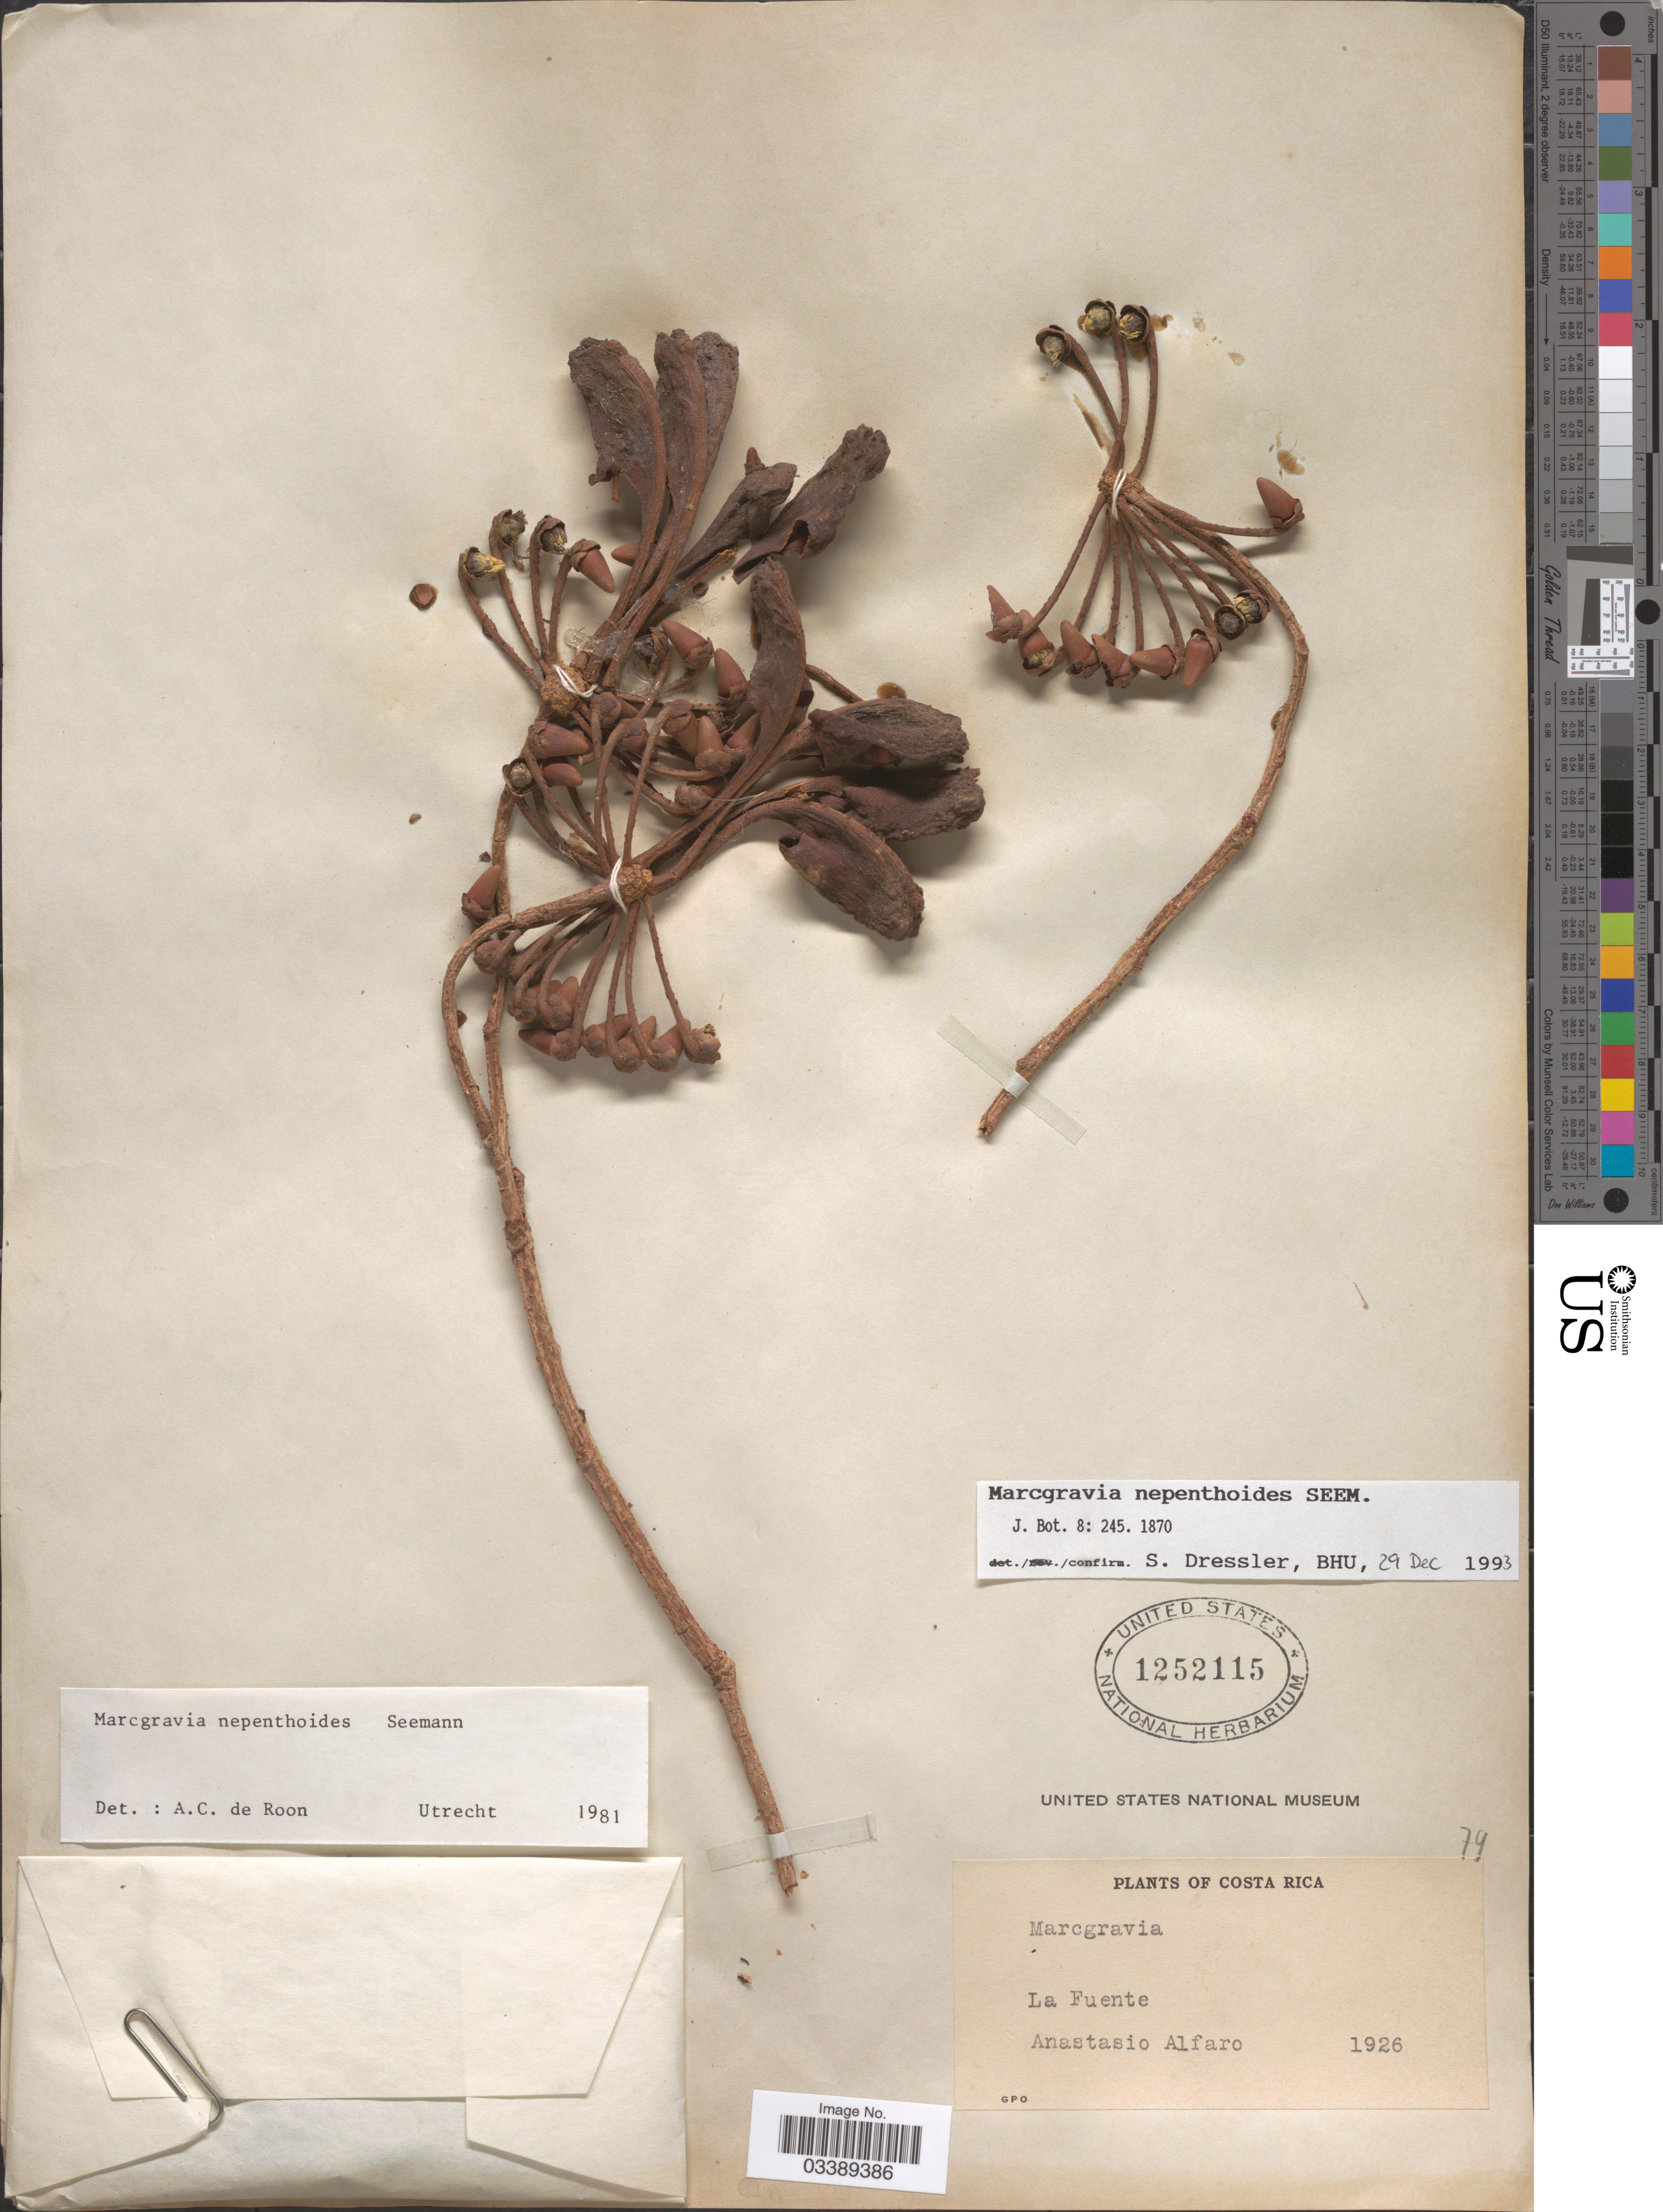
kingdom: Plantae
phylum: Tracheophyta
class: Magnoliopsida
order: Ericales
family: Marcgraviaceae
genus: Marcgravia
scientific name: Marcgravia nepenthoides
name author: Seem.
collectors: A. Alfaro Gonzalez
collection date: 1926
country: Costa Rica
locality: La Fuente.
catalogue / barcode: US 1252115